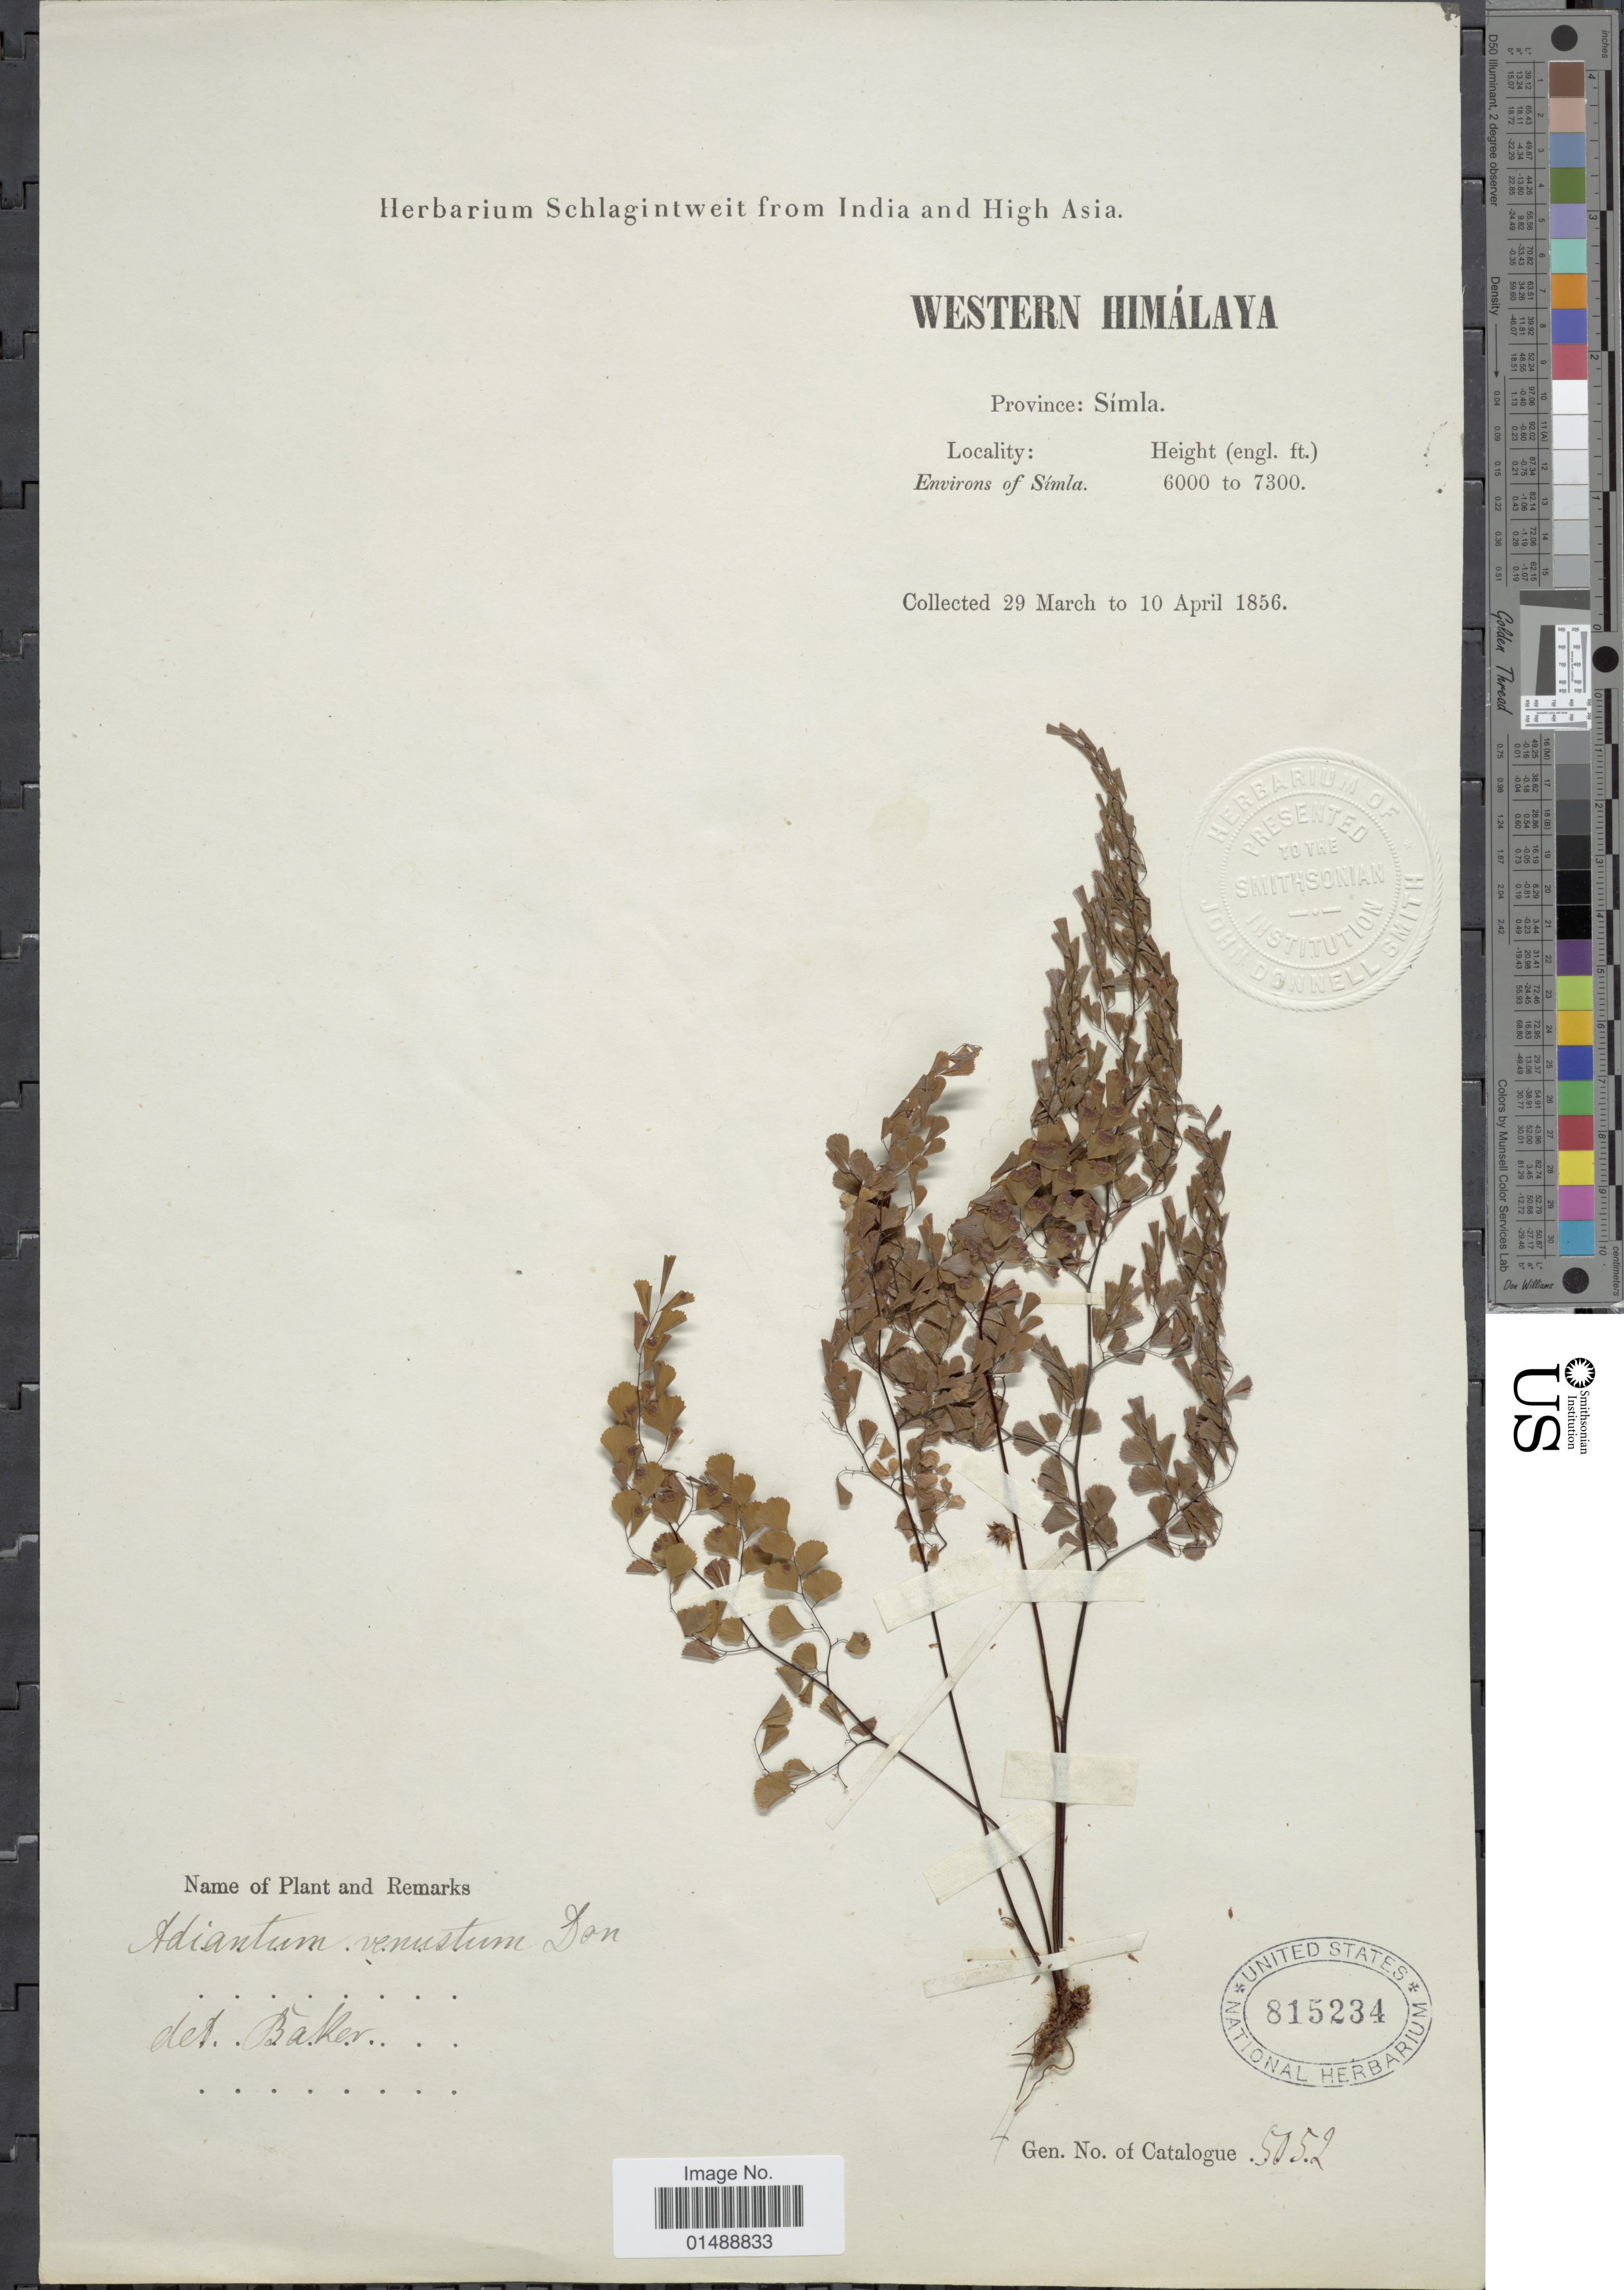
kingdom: Plantae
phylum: Tracheophyta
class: Polypodiopsida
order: Polypodiales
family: Pteridaceae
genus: Adiantum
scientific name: Adiantum venustum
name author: D. Don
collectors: ex herb. Schlagintweit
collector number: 5052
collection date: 1856-03-29/1856-04-10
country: India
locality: Environs of Simla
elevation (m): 1829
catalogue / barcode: US 815234